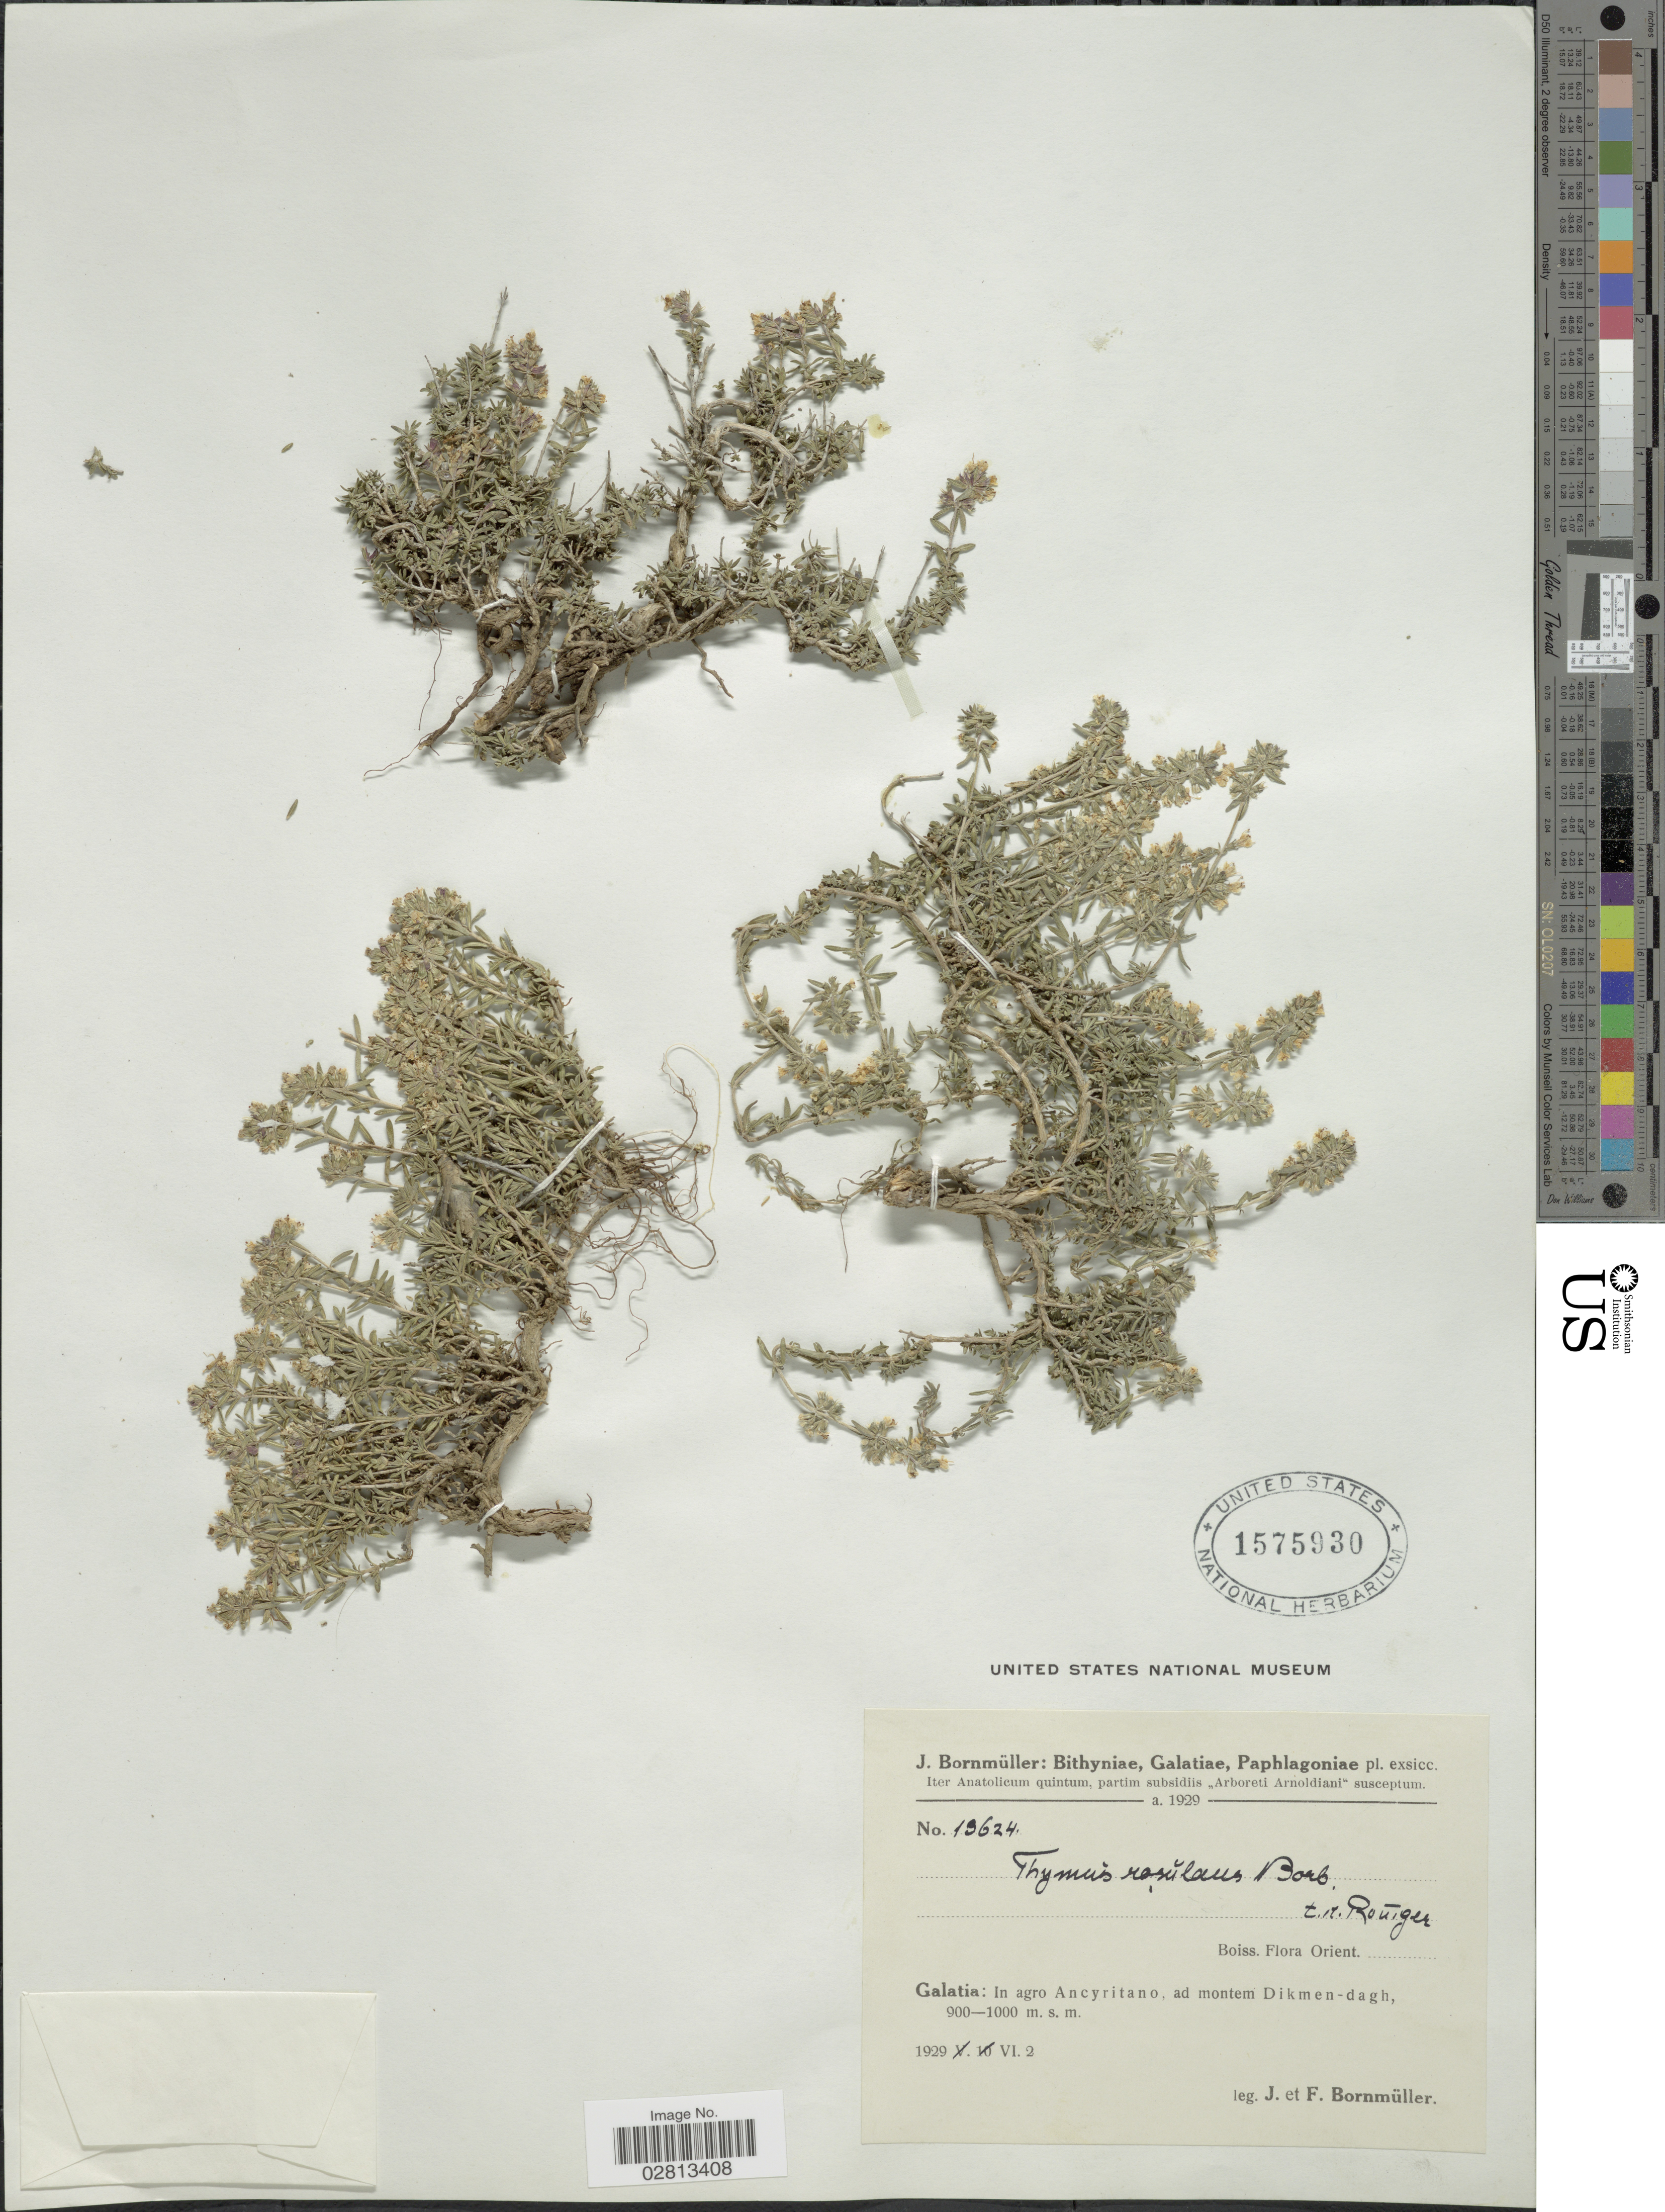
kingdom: Plantae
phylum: Tracheophyta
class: Magnoliopsida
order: Lamiales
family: Lamiaceae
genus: Thymus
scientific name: Thymus rosulans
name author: Borbás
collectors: J. Bornmüller & F. Bornmüller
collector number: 13624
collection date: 1929-06-02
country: Turkey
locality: Galatia: In agro Ancyritano, ad montem Dikmen-dagh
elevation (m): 900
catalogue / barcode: US 1575930